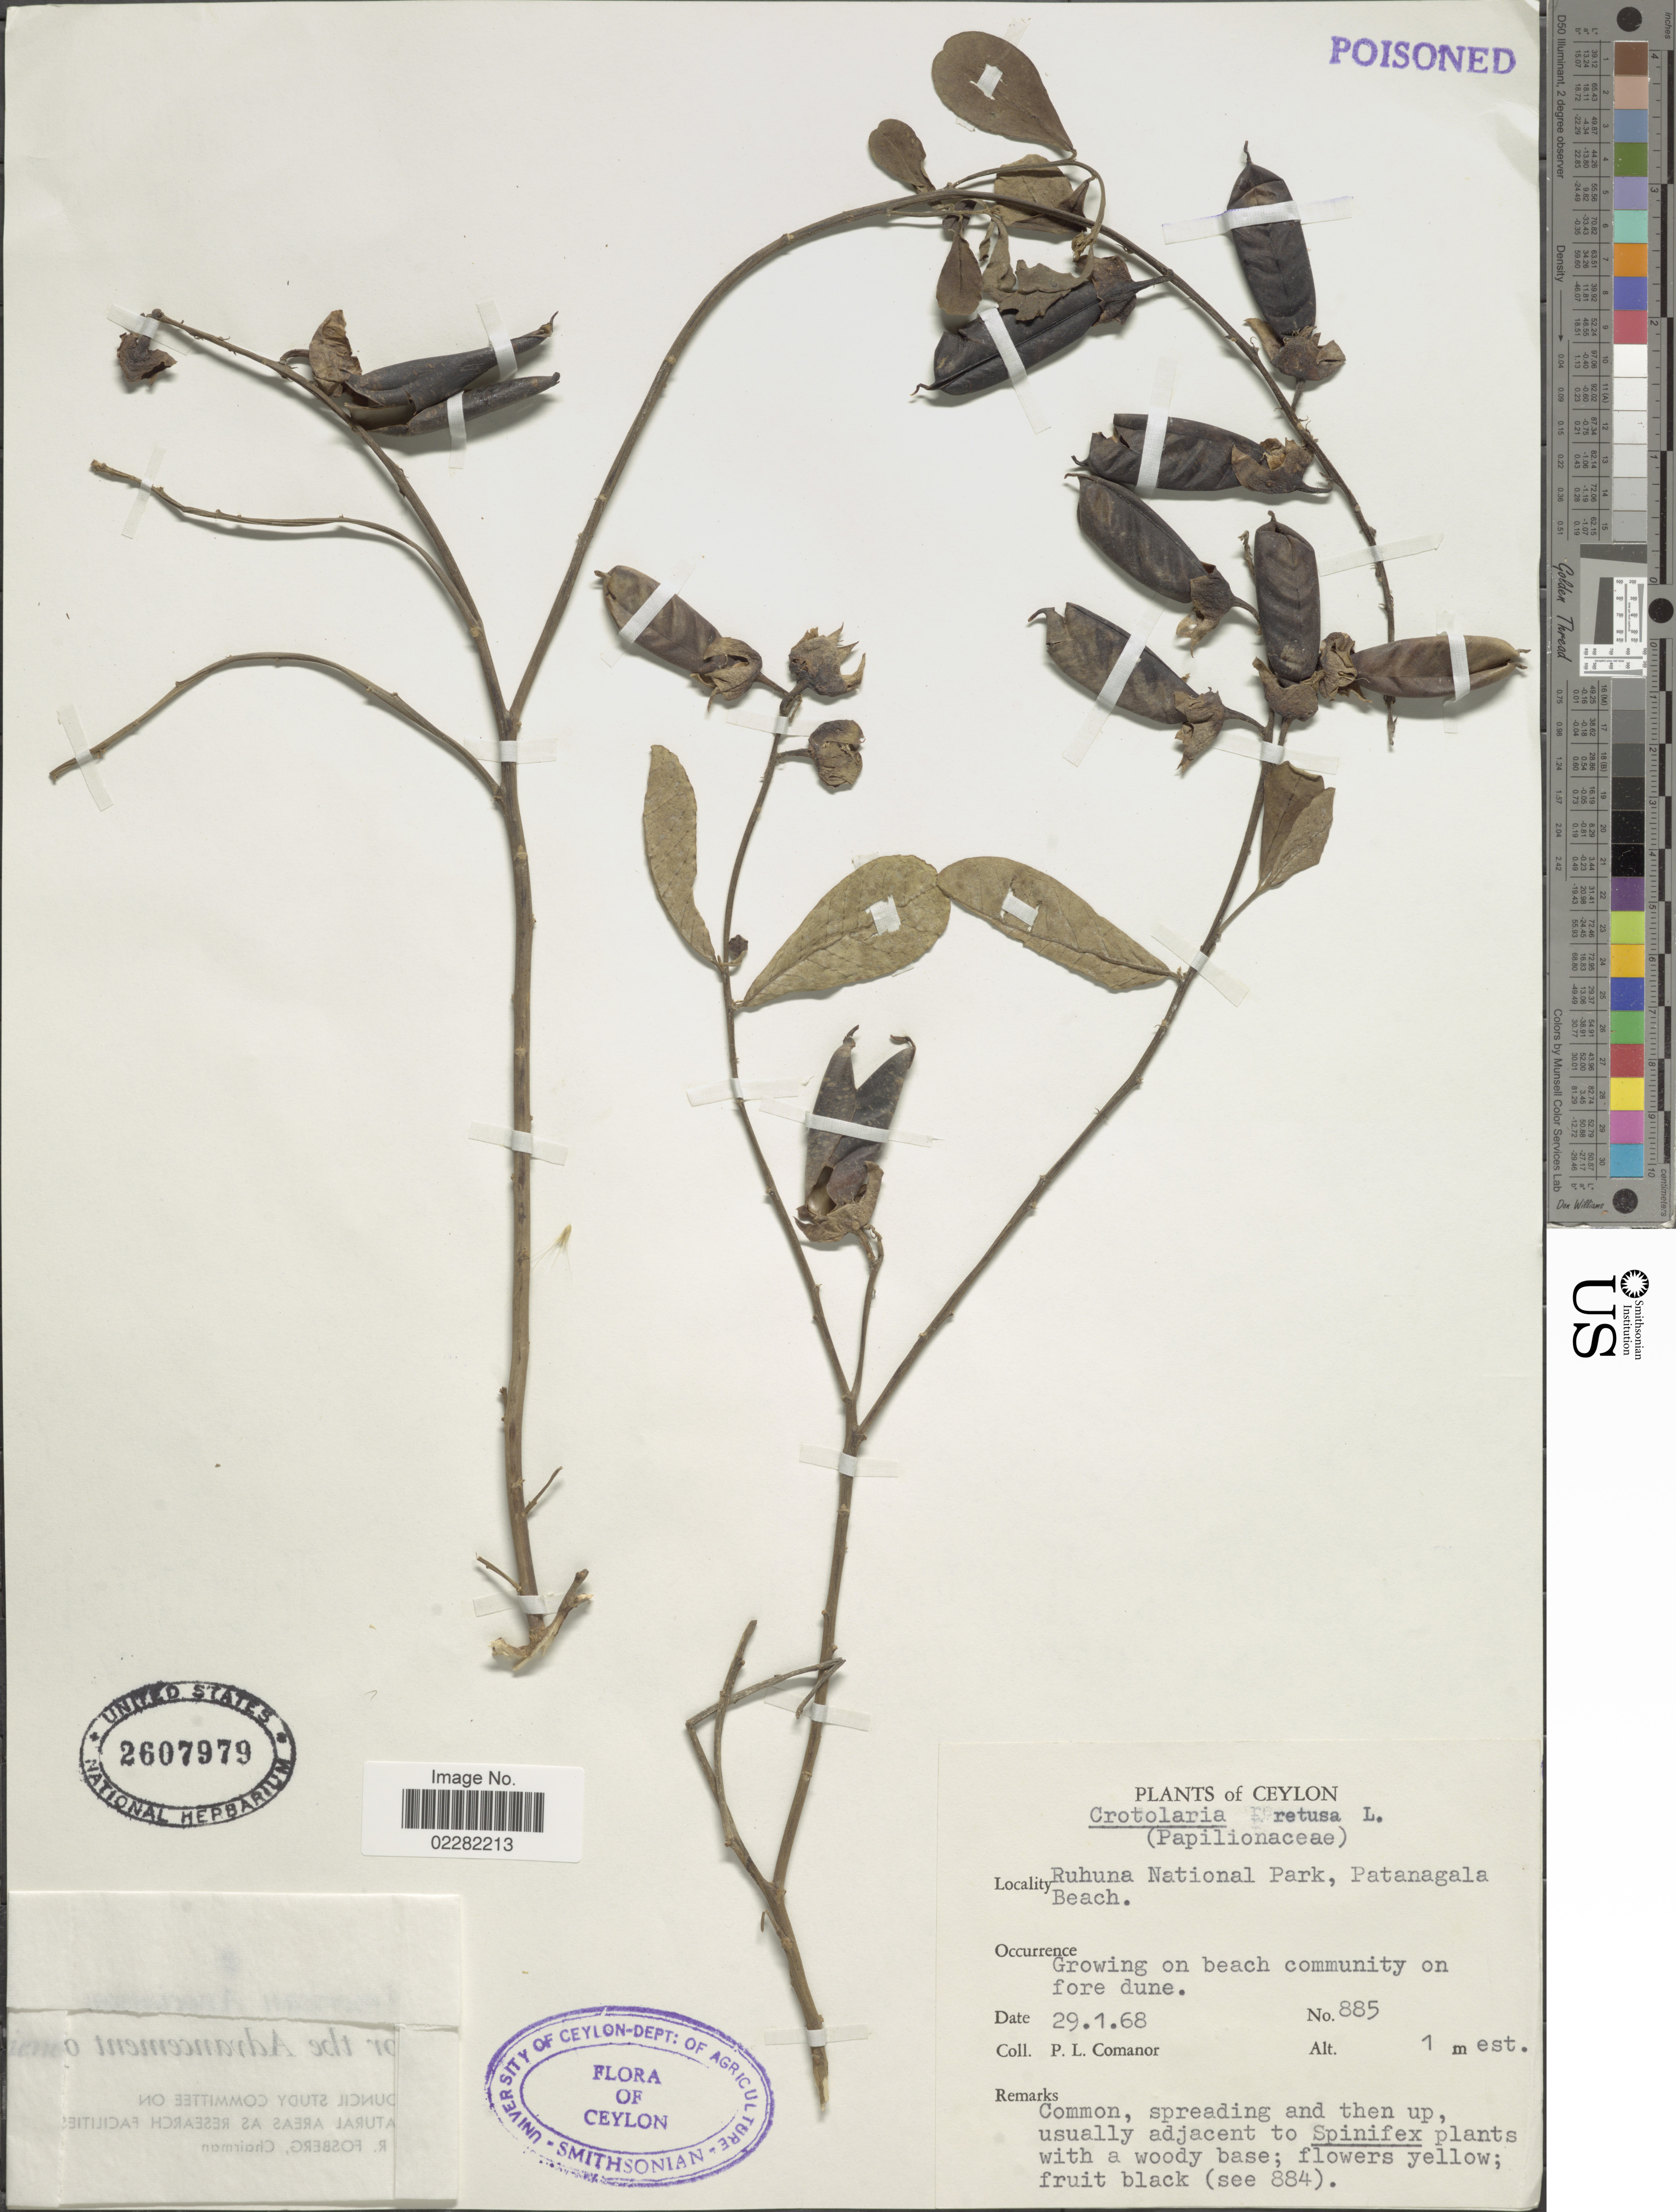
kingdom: Plantae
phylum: Tracheophyta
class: Magnoliopsida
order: Fabales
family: Fabaceae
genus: Crotalaria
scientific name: Crotalaria retusa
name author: L.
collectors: P. Comanor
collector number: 885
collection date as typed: Transcribed d/m/y: 29/1/68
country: Sri Lanka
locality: Ceylon, Ruhuna National Park, Patanagala Beach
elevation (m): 1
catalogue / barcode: US 2607979